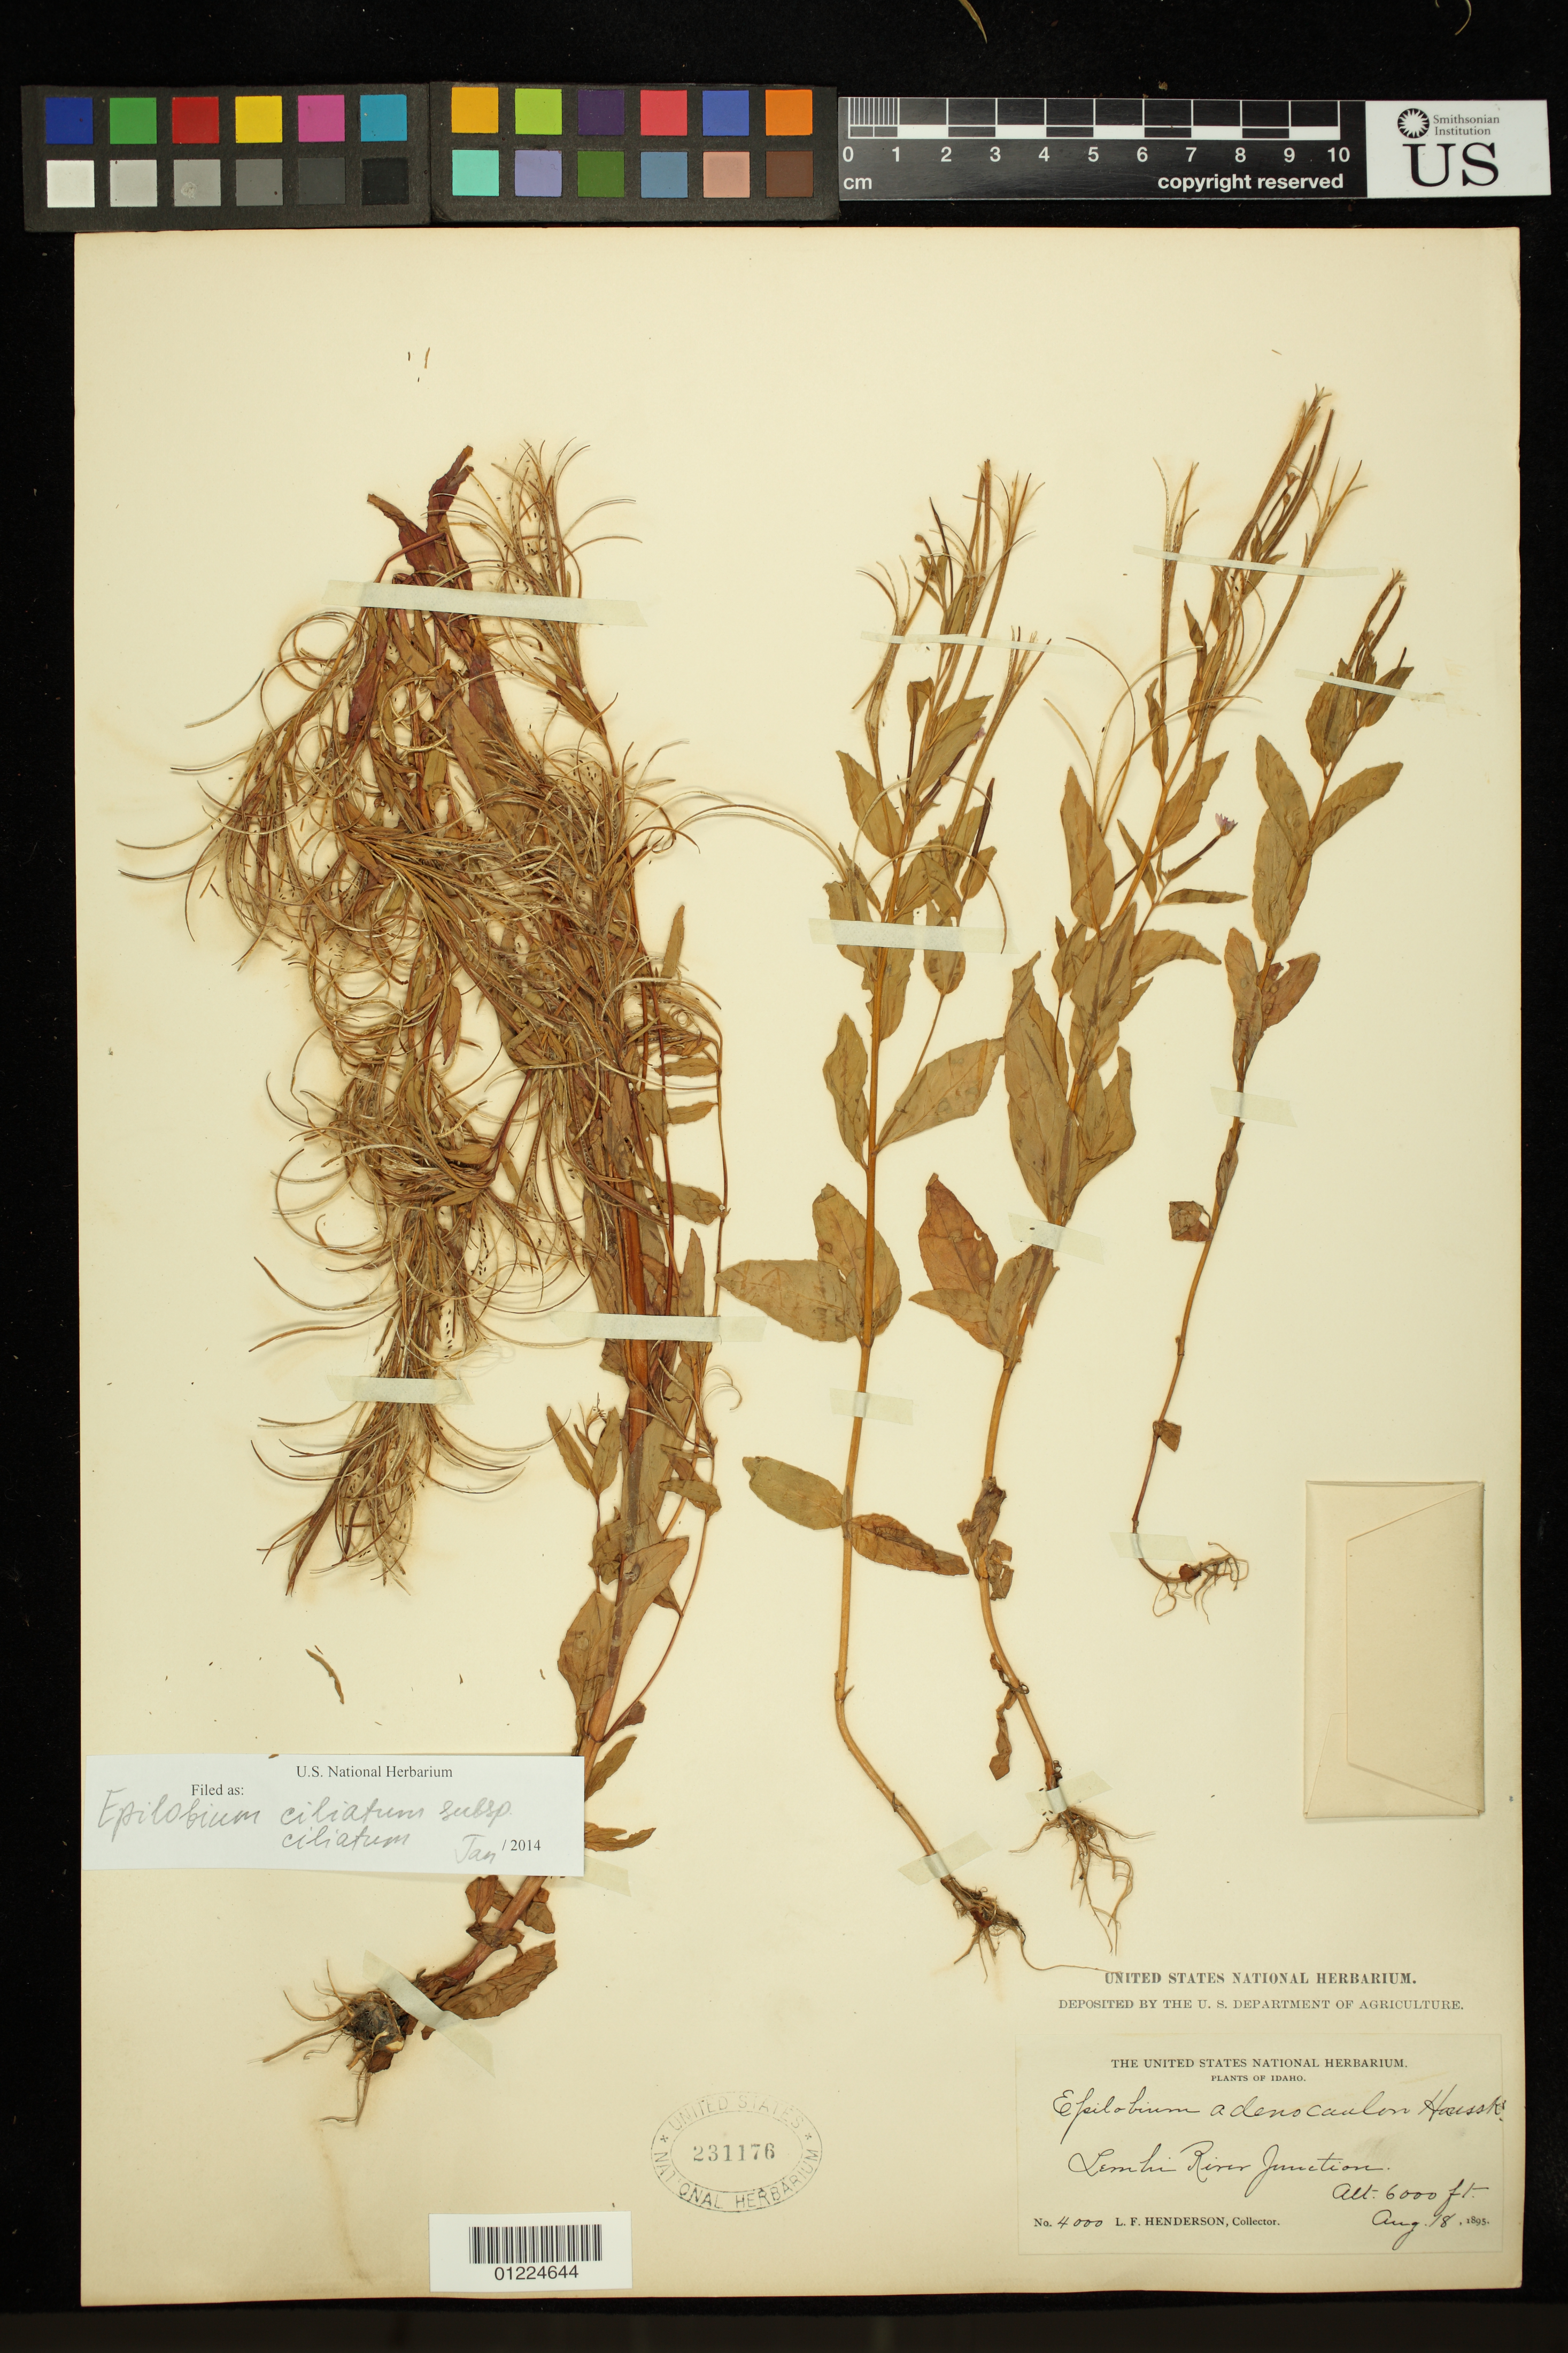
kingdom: Plantae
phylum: Tracheophyta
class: Magnoliopsida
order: Myrtales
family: Onagraceae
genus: Epilobium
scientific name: Epilobium ciliatum subsp. ciliatum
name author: Raf.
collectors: L. F. Henderson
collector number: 4000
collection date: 1895-08-18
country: United States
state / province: Idaho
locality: Lemhi River Junction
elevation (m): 1829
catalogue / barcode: US 231176